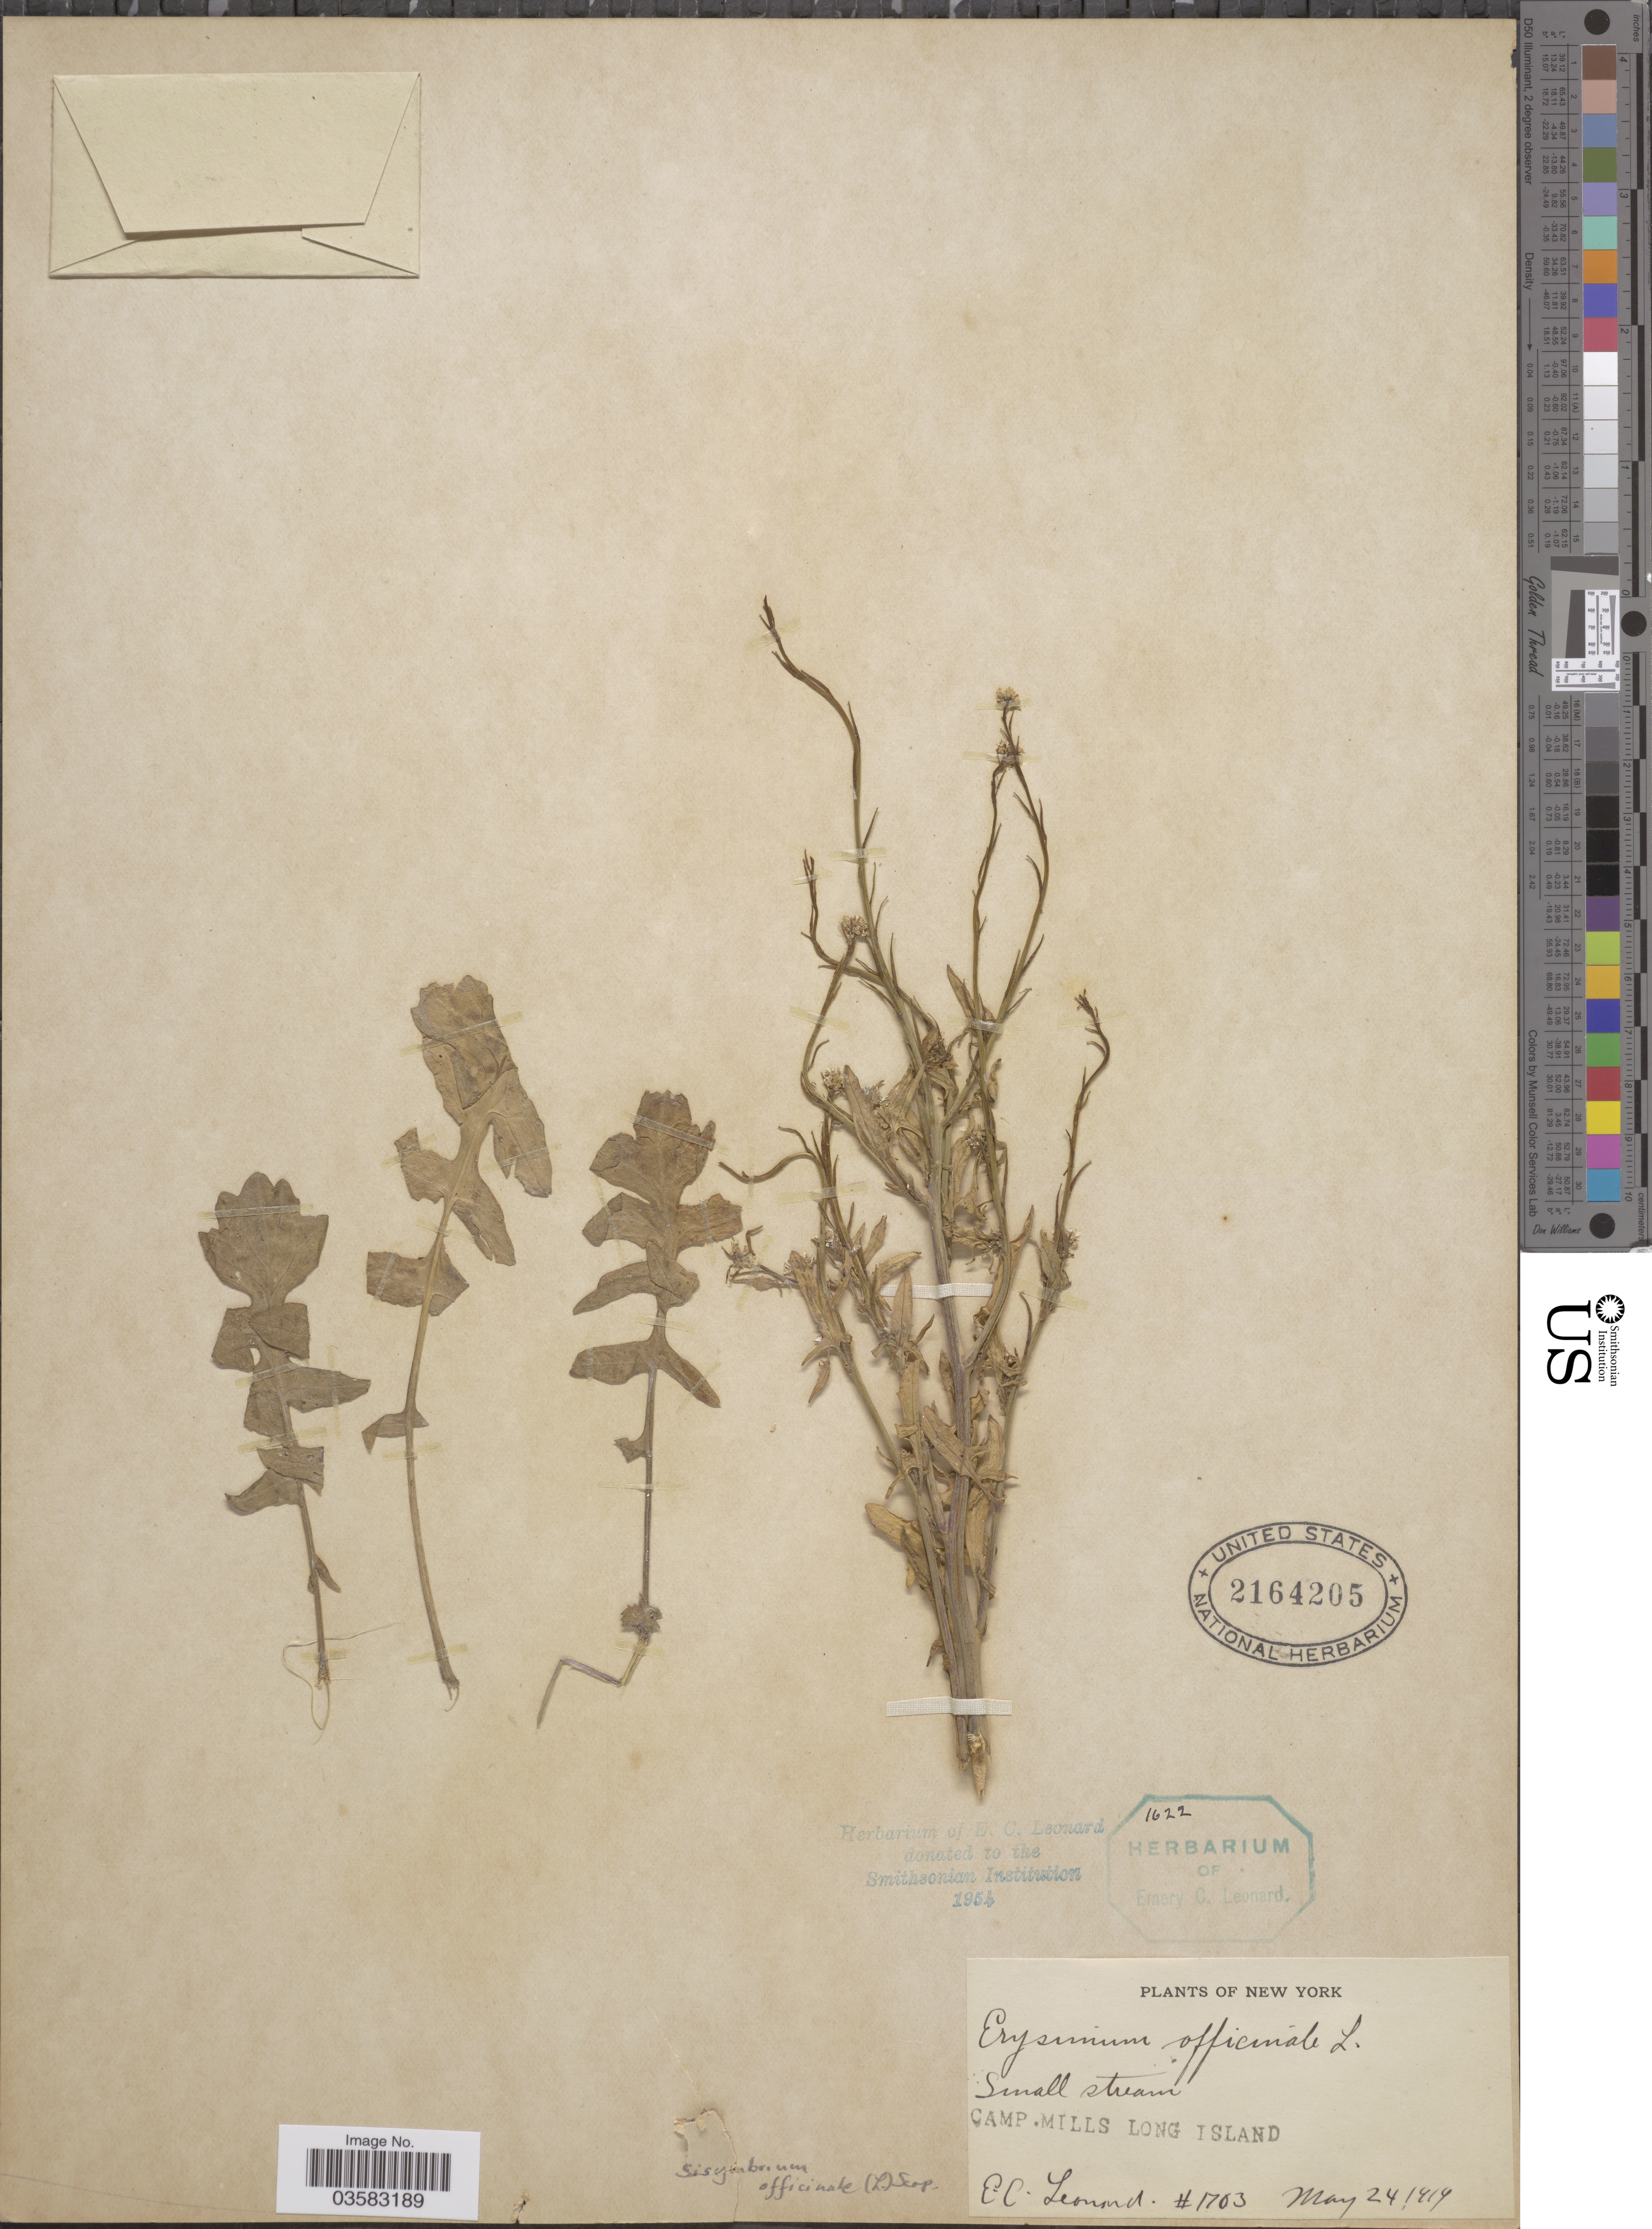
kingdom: Plantae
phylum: Tracheophyta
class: Magnoliopsida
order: Brassicales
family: Brassicaceae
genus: Sisymbrium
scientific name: Sisymbrium officinale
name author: (L.) Scop.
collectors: E. C. Leonard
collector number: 1703*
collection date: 1919-05-24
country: United States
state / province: New York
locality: Small stream. Camp. Mills Long Island.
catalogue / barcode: US 2164205